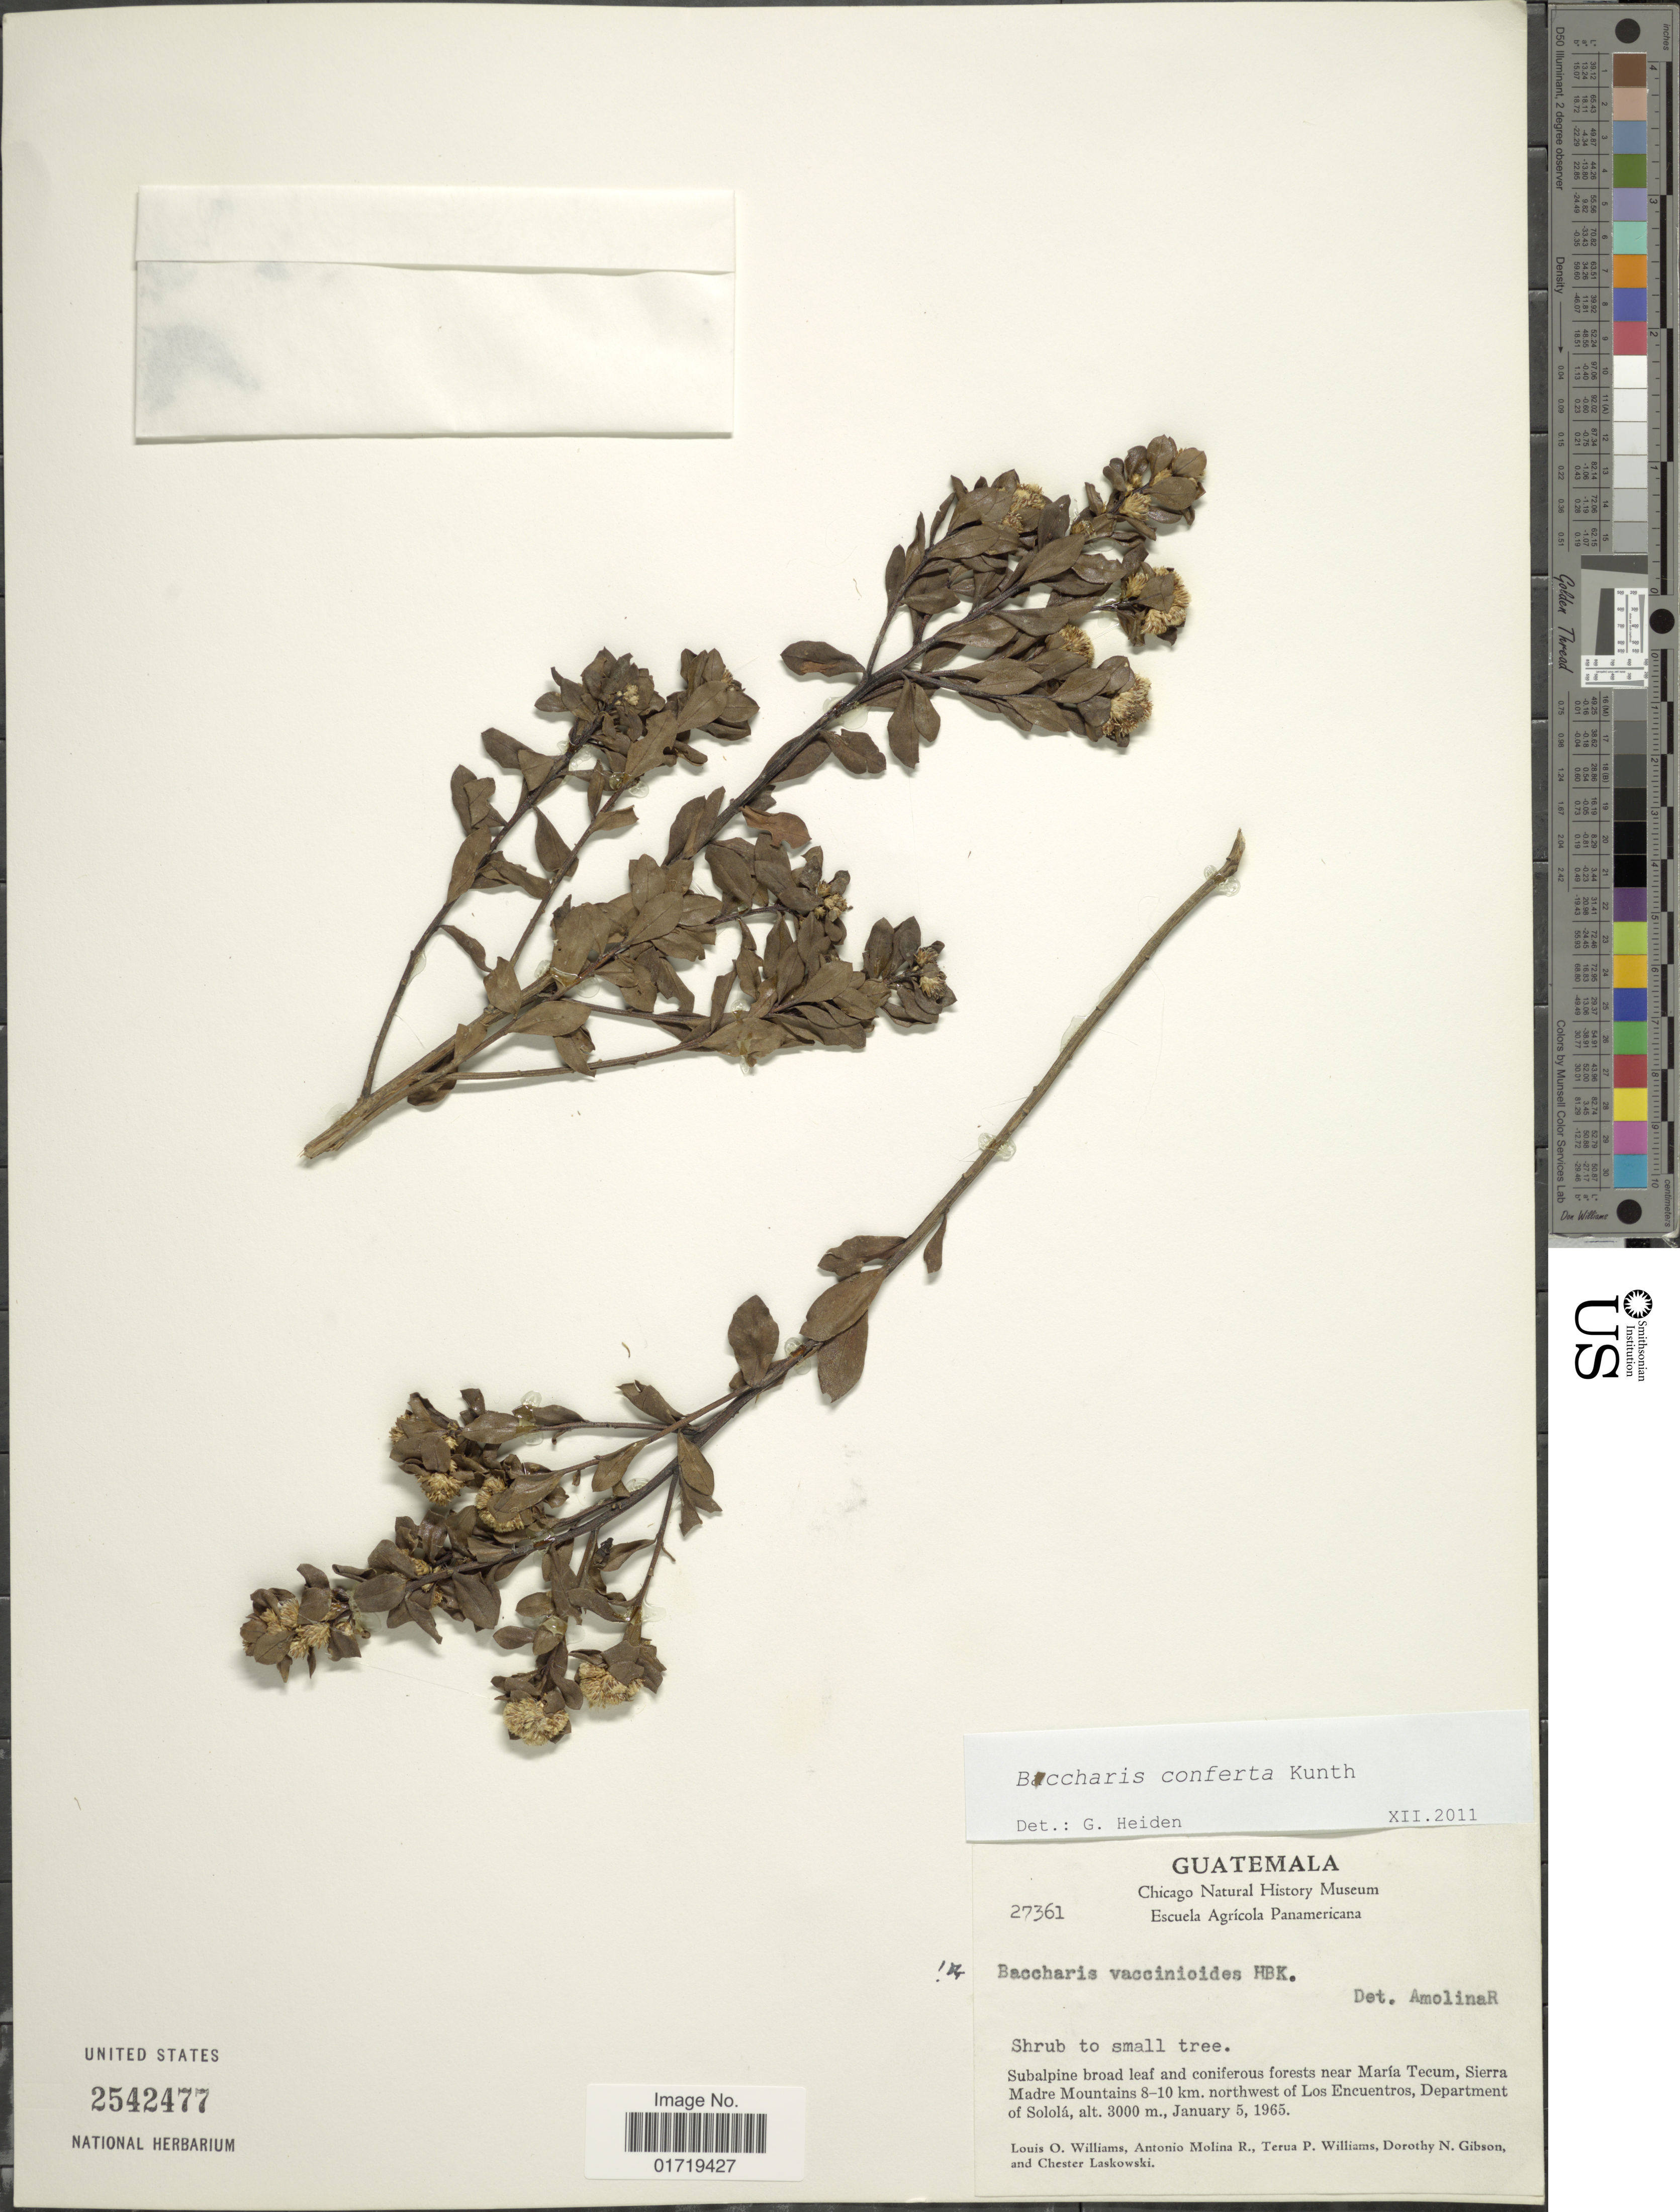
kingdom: Plantae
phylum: Tracheophyta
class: Magnoliopsida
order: Asterales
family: Asteraceae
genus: Baccharis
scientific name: Baccharis conferta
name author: Kunth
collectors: L. O. Williams, A. Molina R., T. P. Williams, D. N. Gibson & C. Laskowski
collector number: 27361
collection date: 1965-01-05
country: Guatemala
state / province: Sololá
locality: Subalpine broad leaf and coniferous forest near Maria Tecum, Sierra Madre Mountains 8-10 km. northwest of Los Encuentros, Department of Solola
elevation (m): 3000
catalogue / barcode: US 2542477